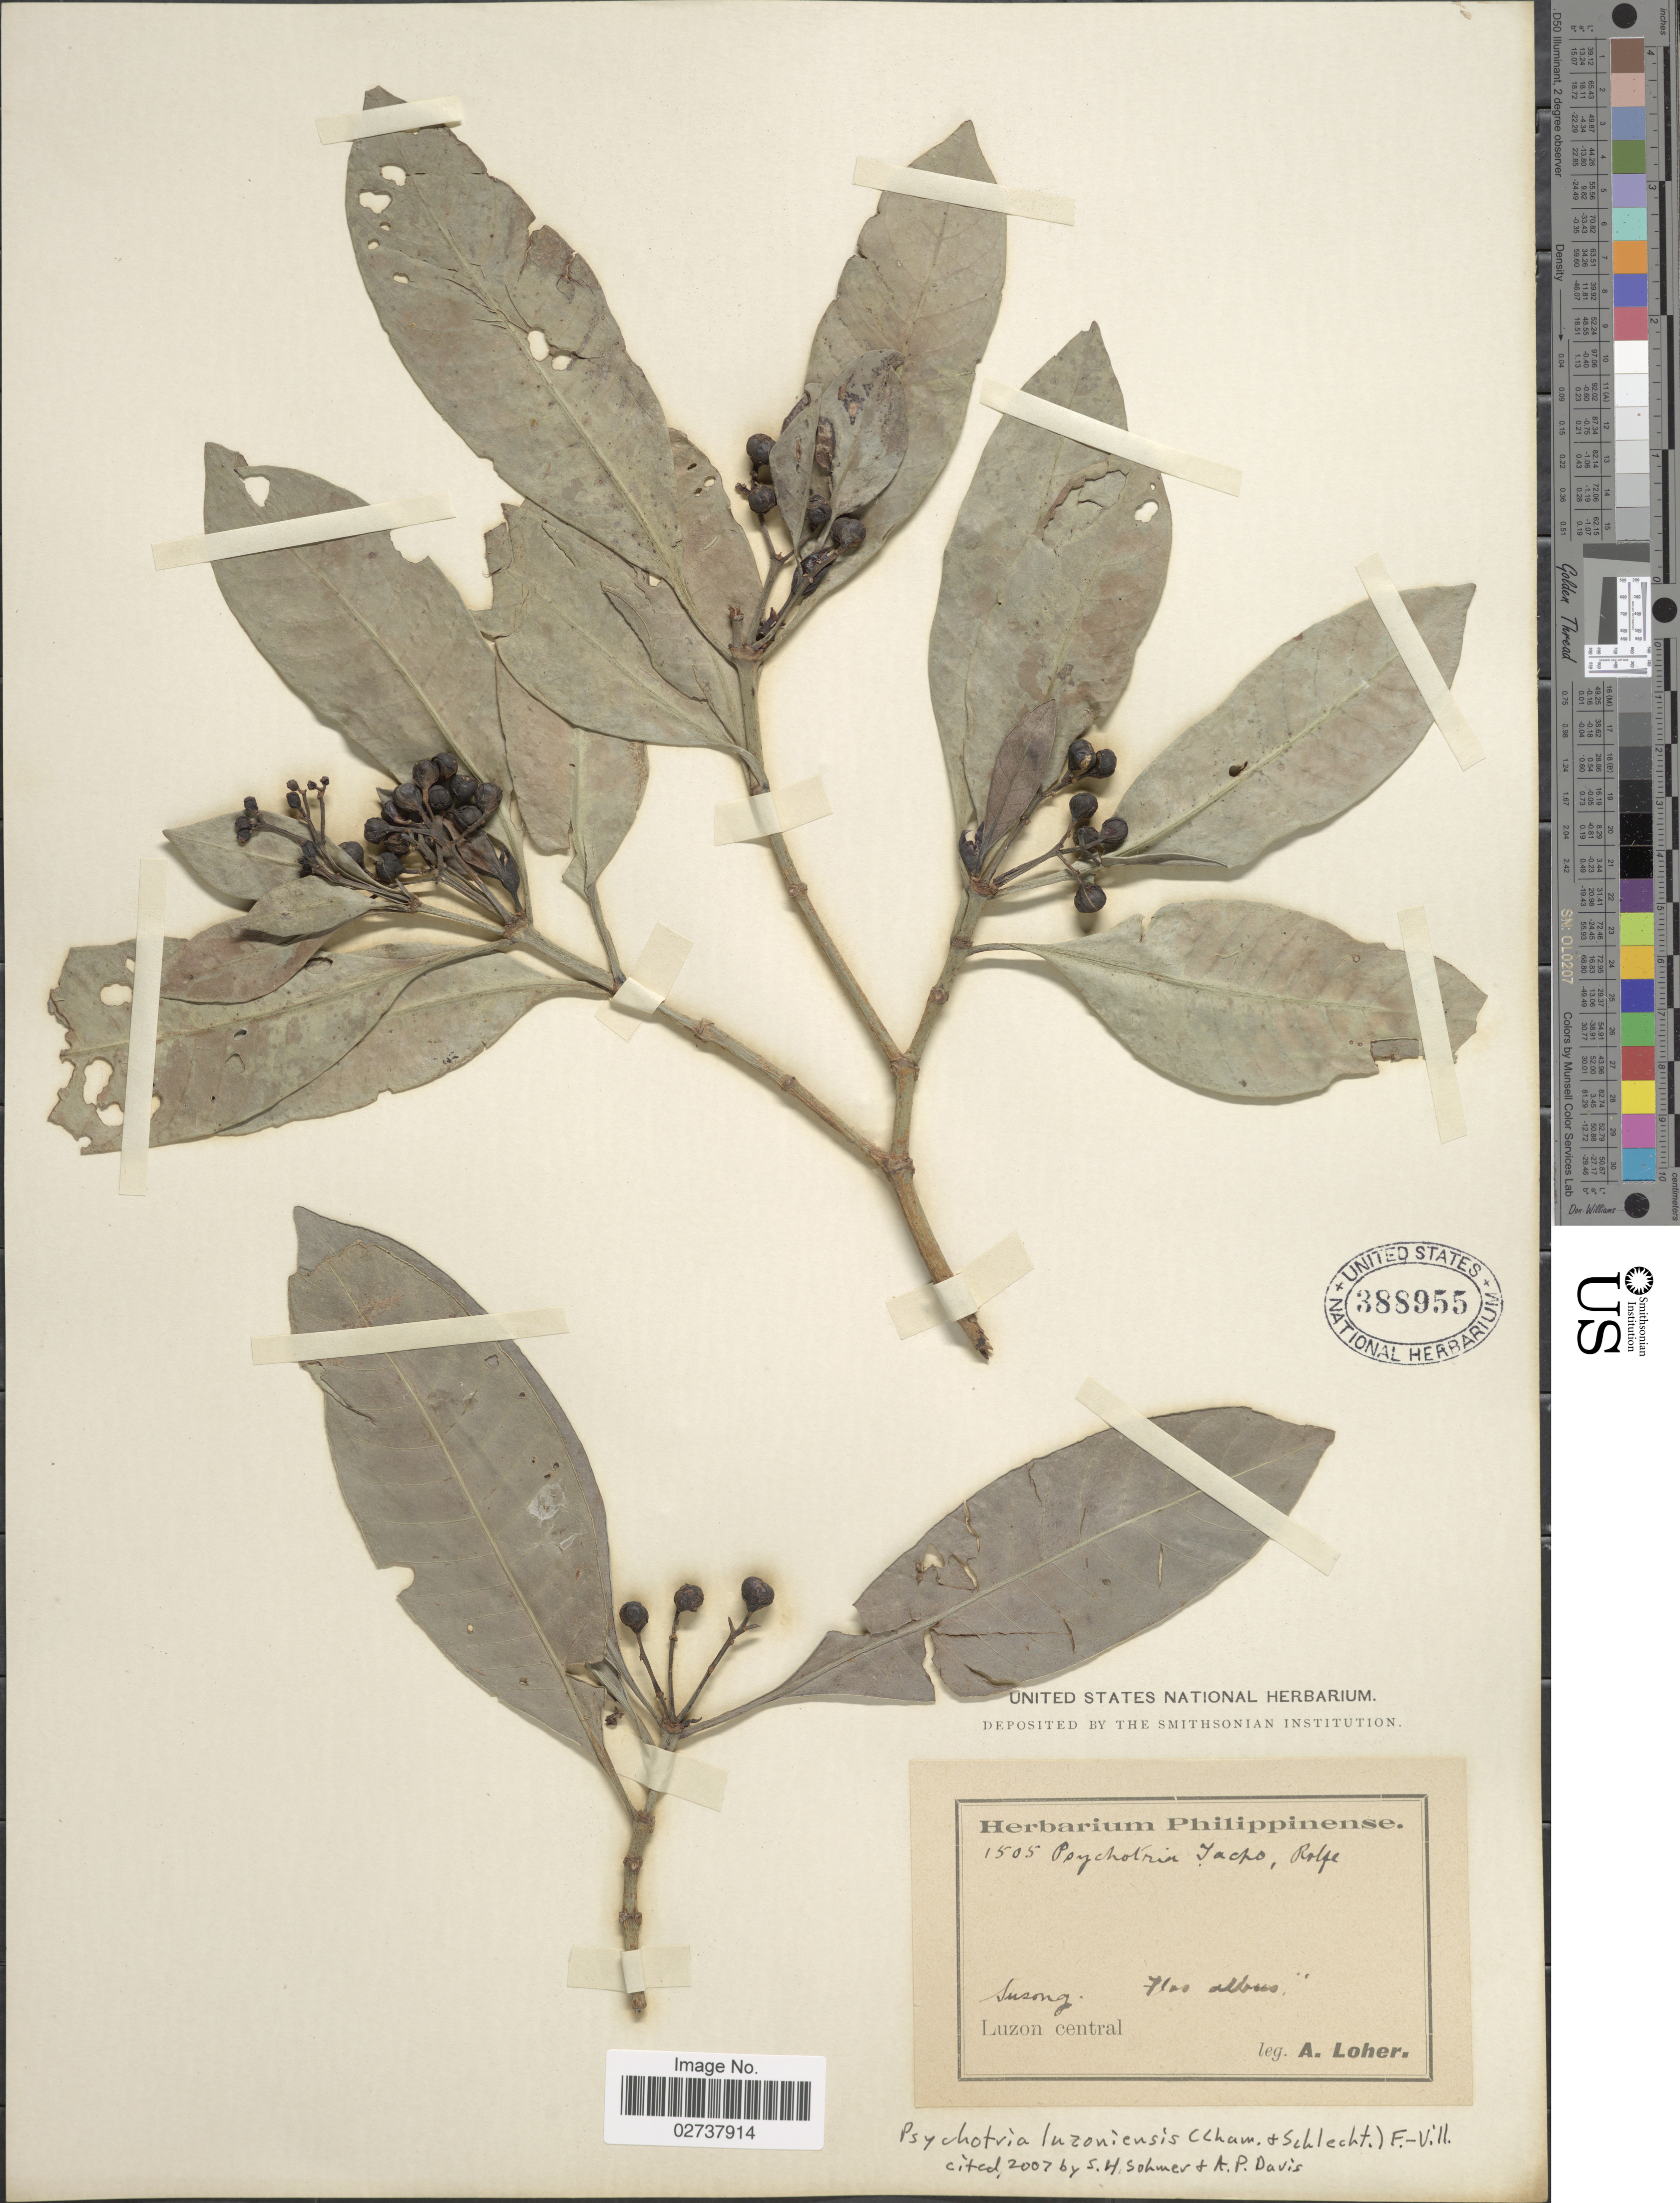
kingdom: Plantae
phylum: Tracheophyta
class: Magnoliopsida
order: Gentianales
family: Rubiaceae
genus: Psychotria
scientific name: Psychotria luzoniensis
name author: (Cham. & Schltdl.) Fern.-Vill.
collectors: A. Loher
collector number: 1505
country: Philippines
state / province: Central Luzon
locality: Susong, Luzon Central.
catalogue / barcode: US 388955